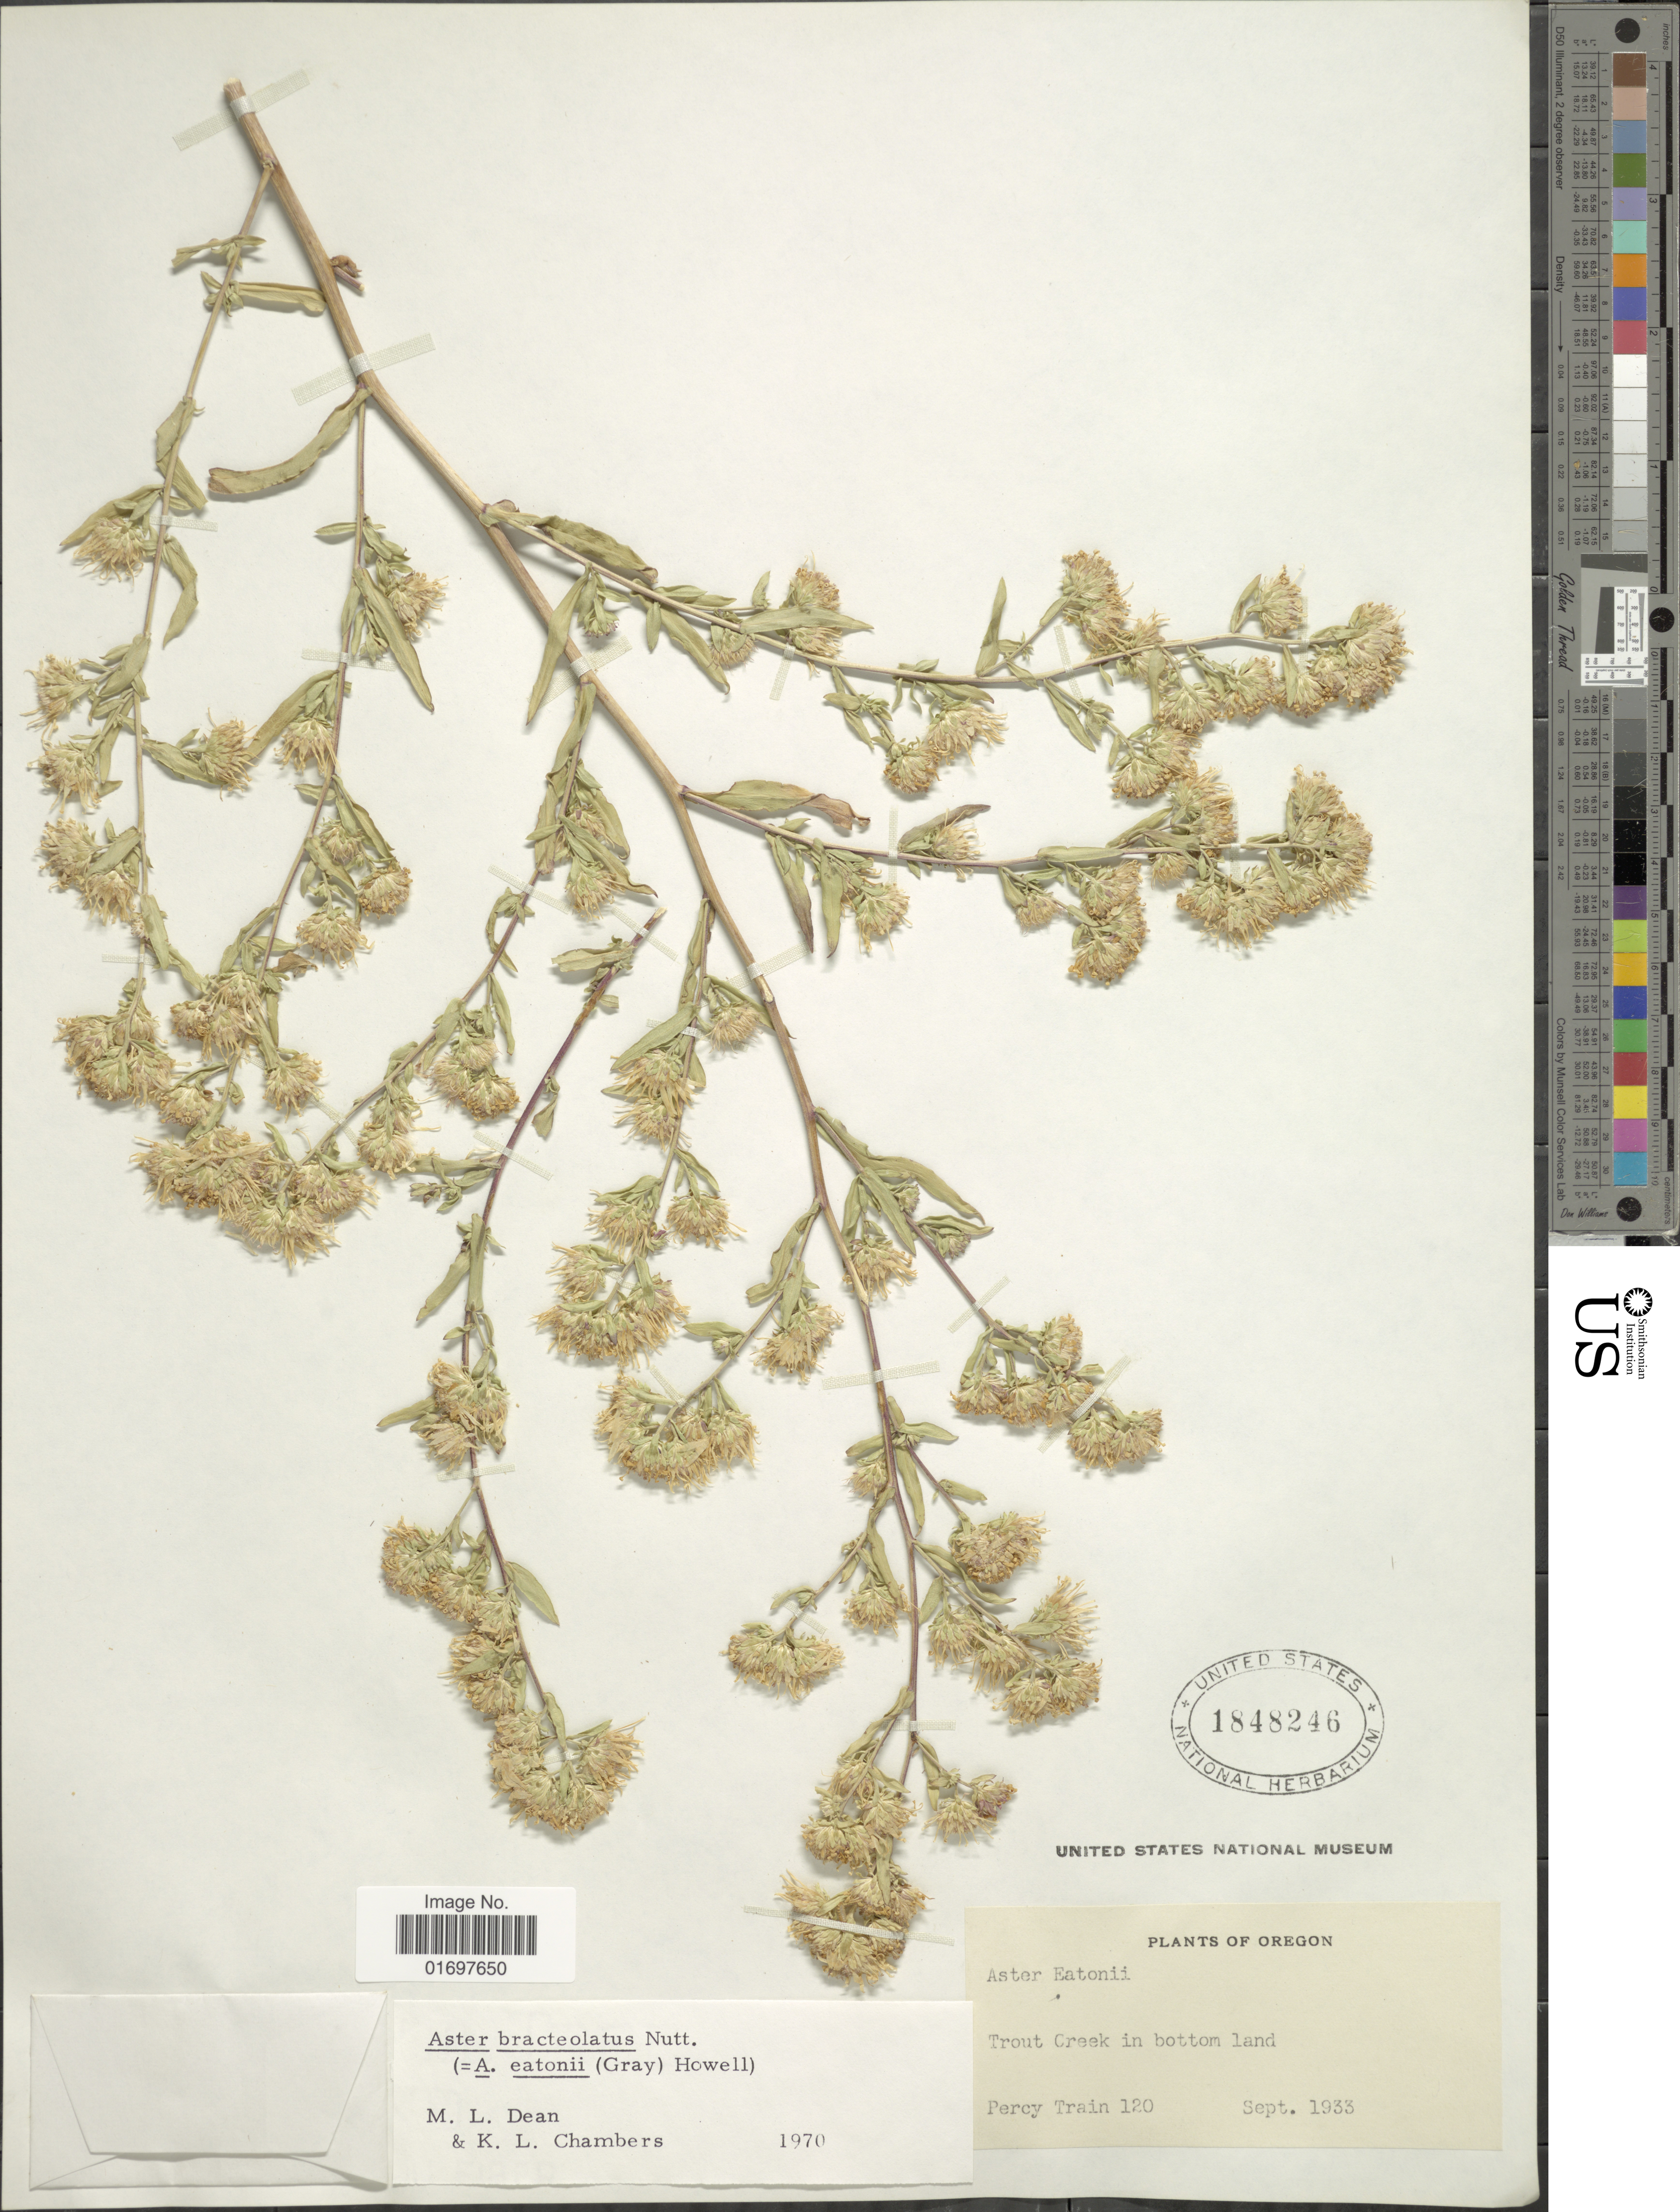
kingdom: Plantae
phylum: Tracheophyta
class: Magnoliopsida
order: Asterales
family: Asteraceae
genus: Symphyotrichum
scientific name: Symphyotrichum bracteolatum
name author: (Nutt.) G.L. Nesom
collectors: P. Train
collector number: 120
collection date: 1933-09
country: United States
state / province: Oregon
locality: Oregon, Trout Creek in bottom land.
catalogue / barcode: US 1848246